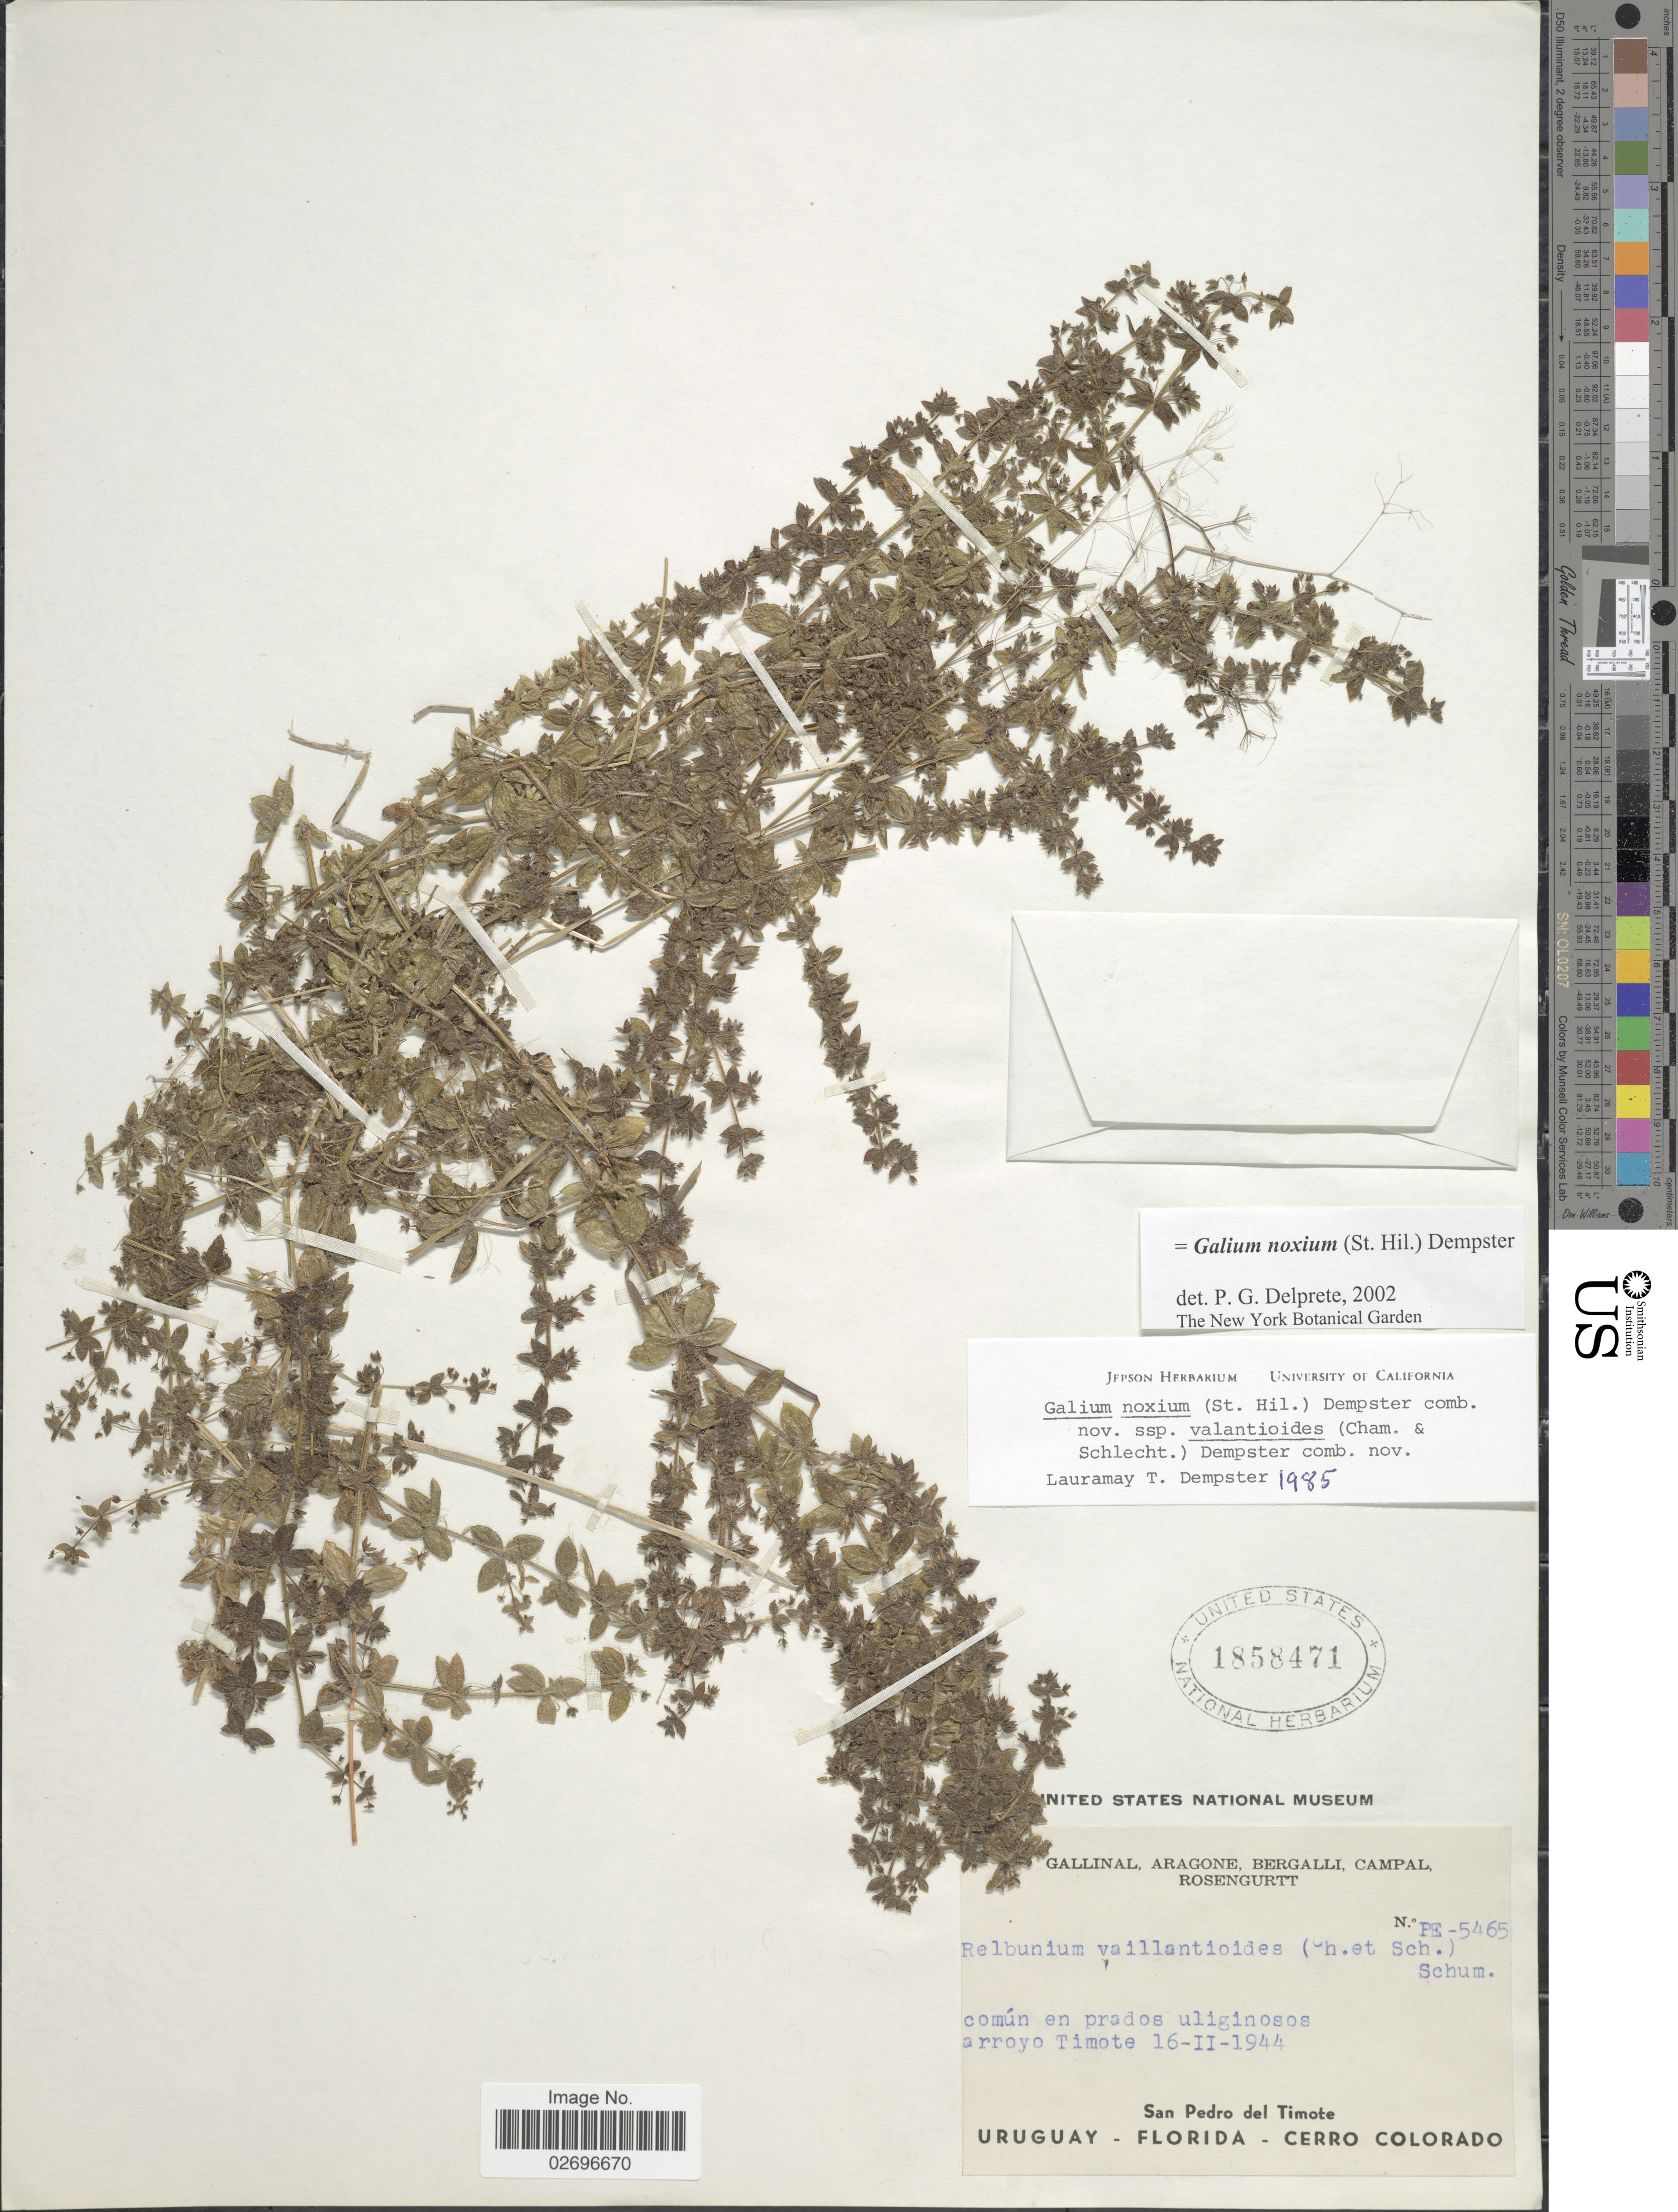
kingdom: Plantae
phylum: Tracheophyta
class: Magnoliopsida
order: Gentianales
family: Rubiaceae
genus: Galium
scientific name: Galium noxium subsp. valantioides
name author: (Cham. & Schltdl.) Dempster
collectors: -. Gallinal, -- Aragone, -- Bergalli, -- Campal & Rosengurtt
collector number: PE-5465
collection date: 1944-02-16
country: Uruguay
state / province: Florida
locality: San Pedro del Timote, Cerro Colorado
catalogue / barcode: US 1858471